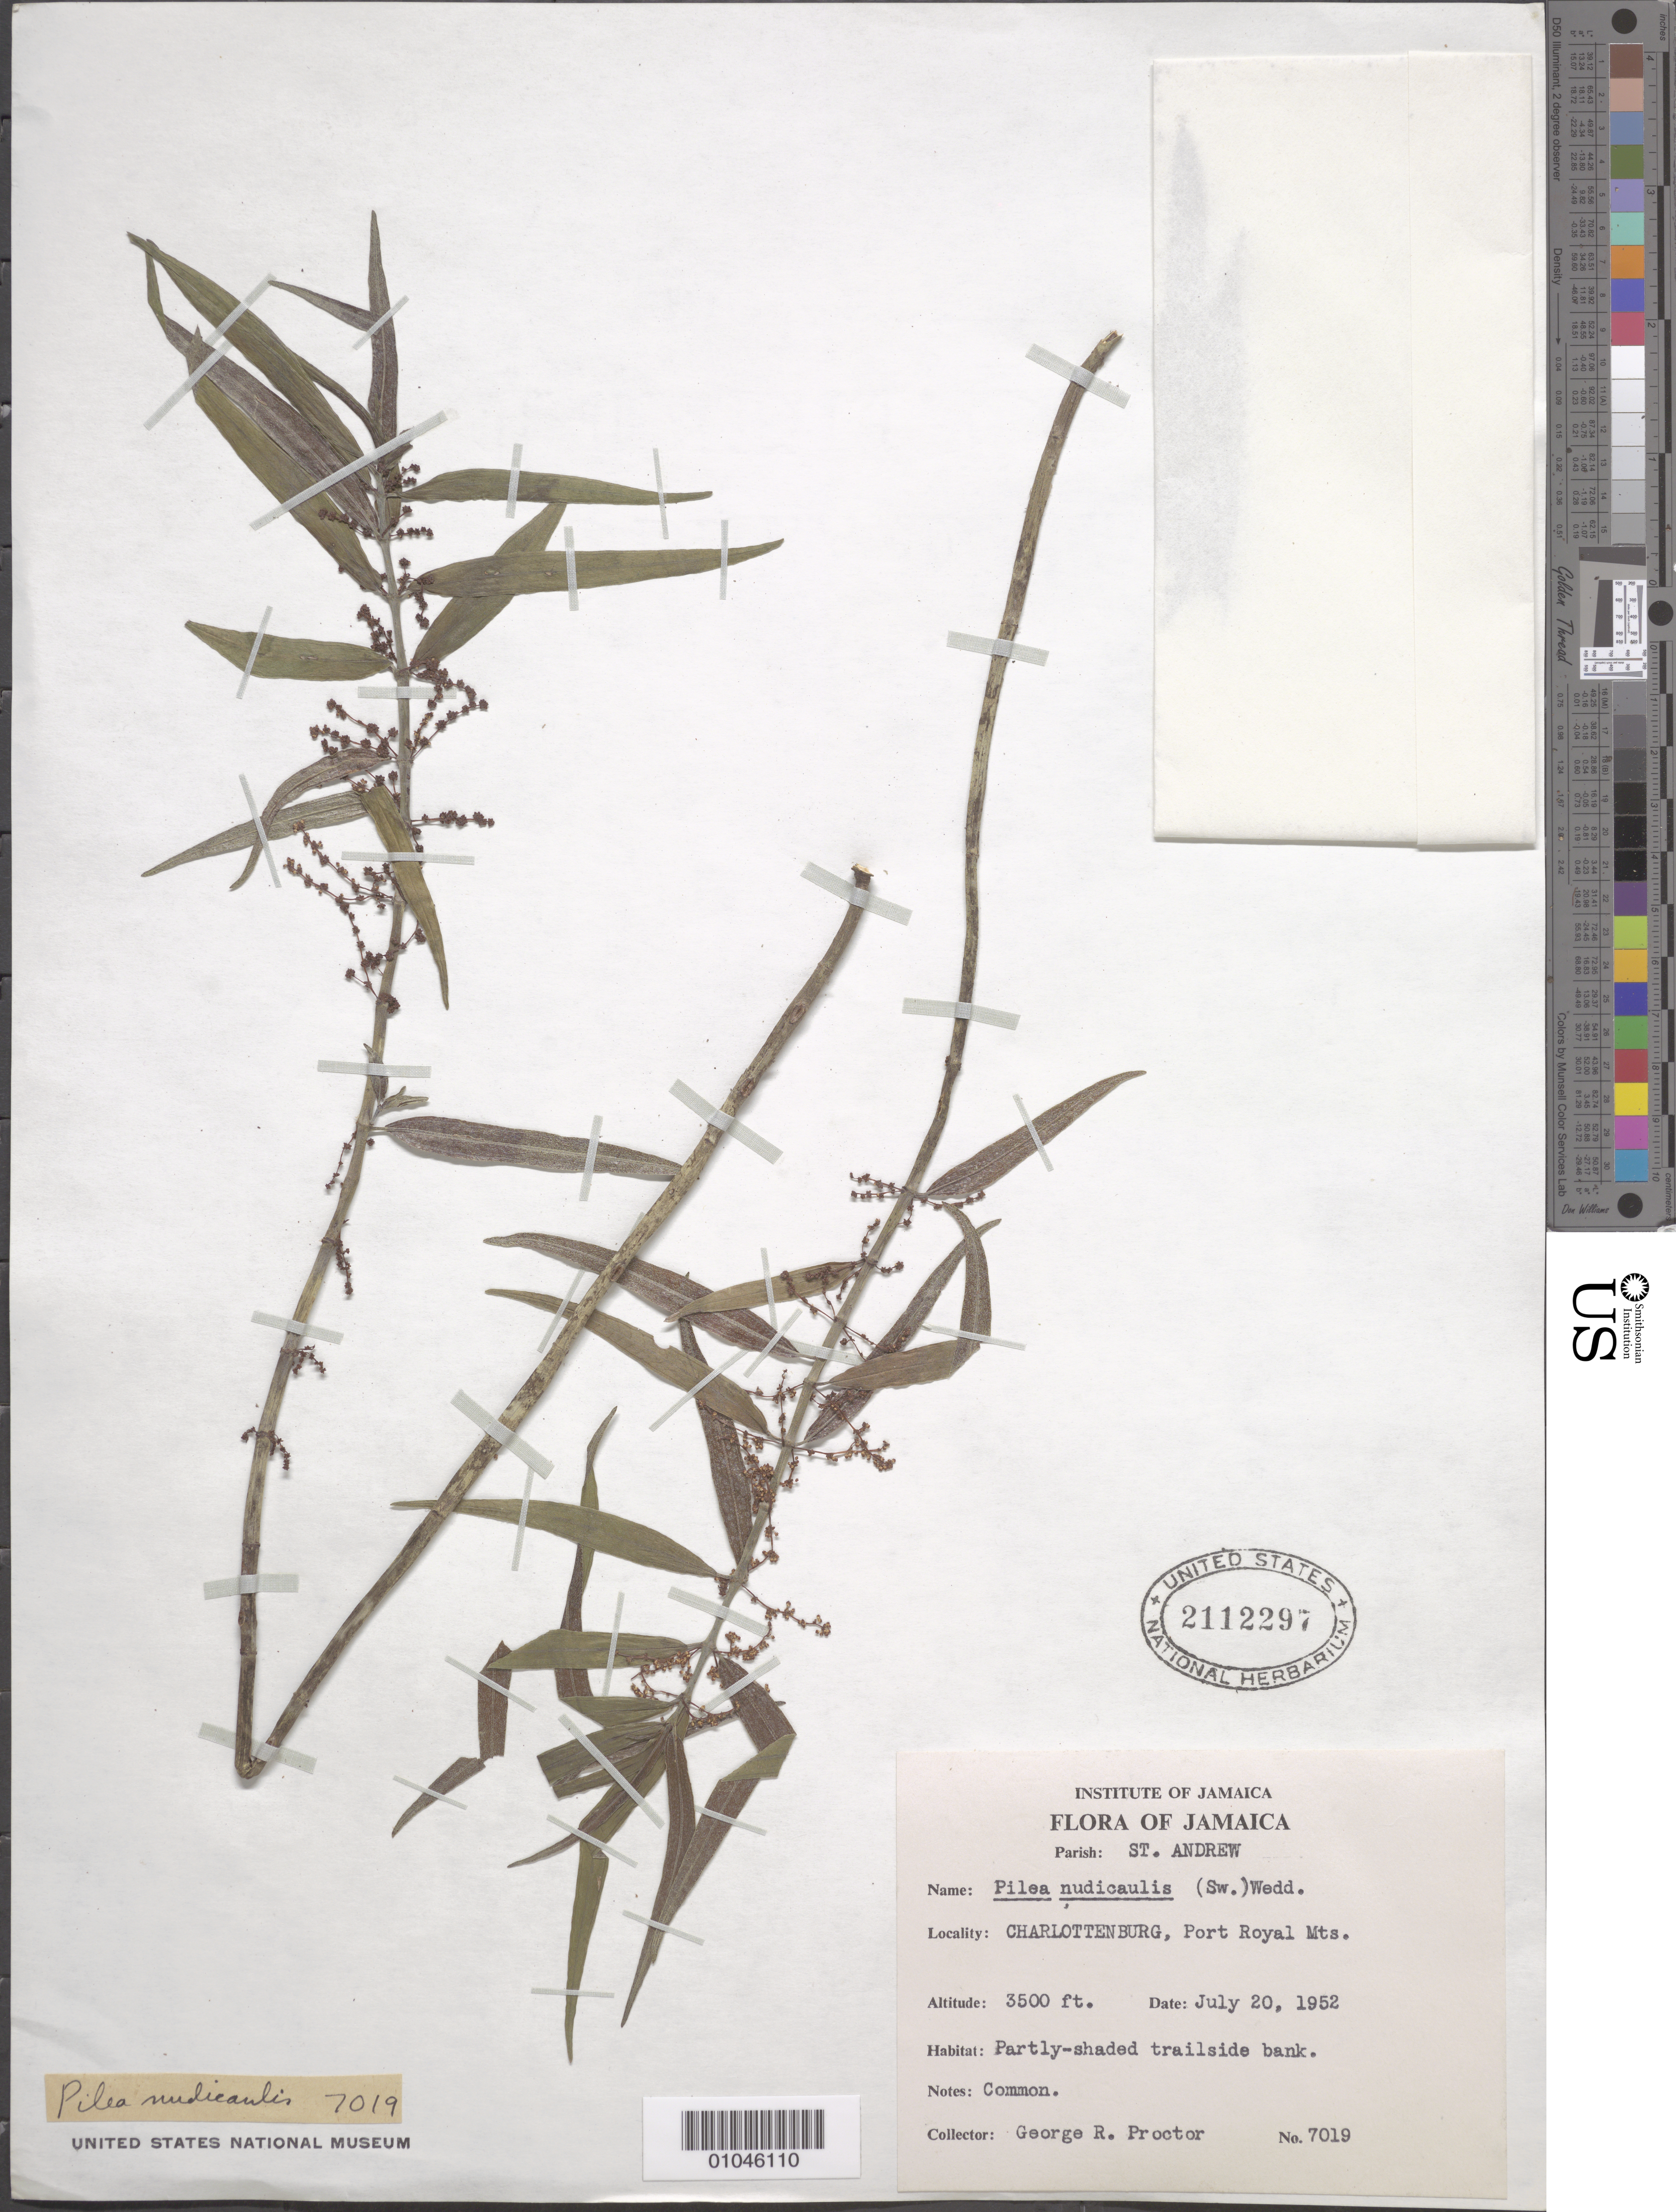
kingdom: Plantae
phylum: Tracheophyta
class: Magnoliopsida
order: Rosales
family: Urticaceae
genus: Pilea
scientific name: Pilea nudicaulis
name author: (Sw.) Wedd.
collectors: G. R. Proctor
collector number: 7019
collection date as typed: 20 Jul 1952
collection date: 1952-07-20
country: Jamaica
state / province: Saint Andrew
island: Jamaica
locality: Partly-shaded trailside bank. Charlottenburg, Port Royal Mts. Common.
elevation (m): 1067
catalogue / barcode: US 2112297